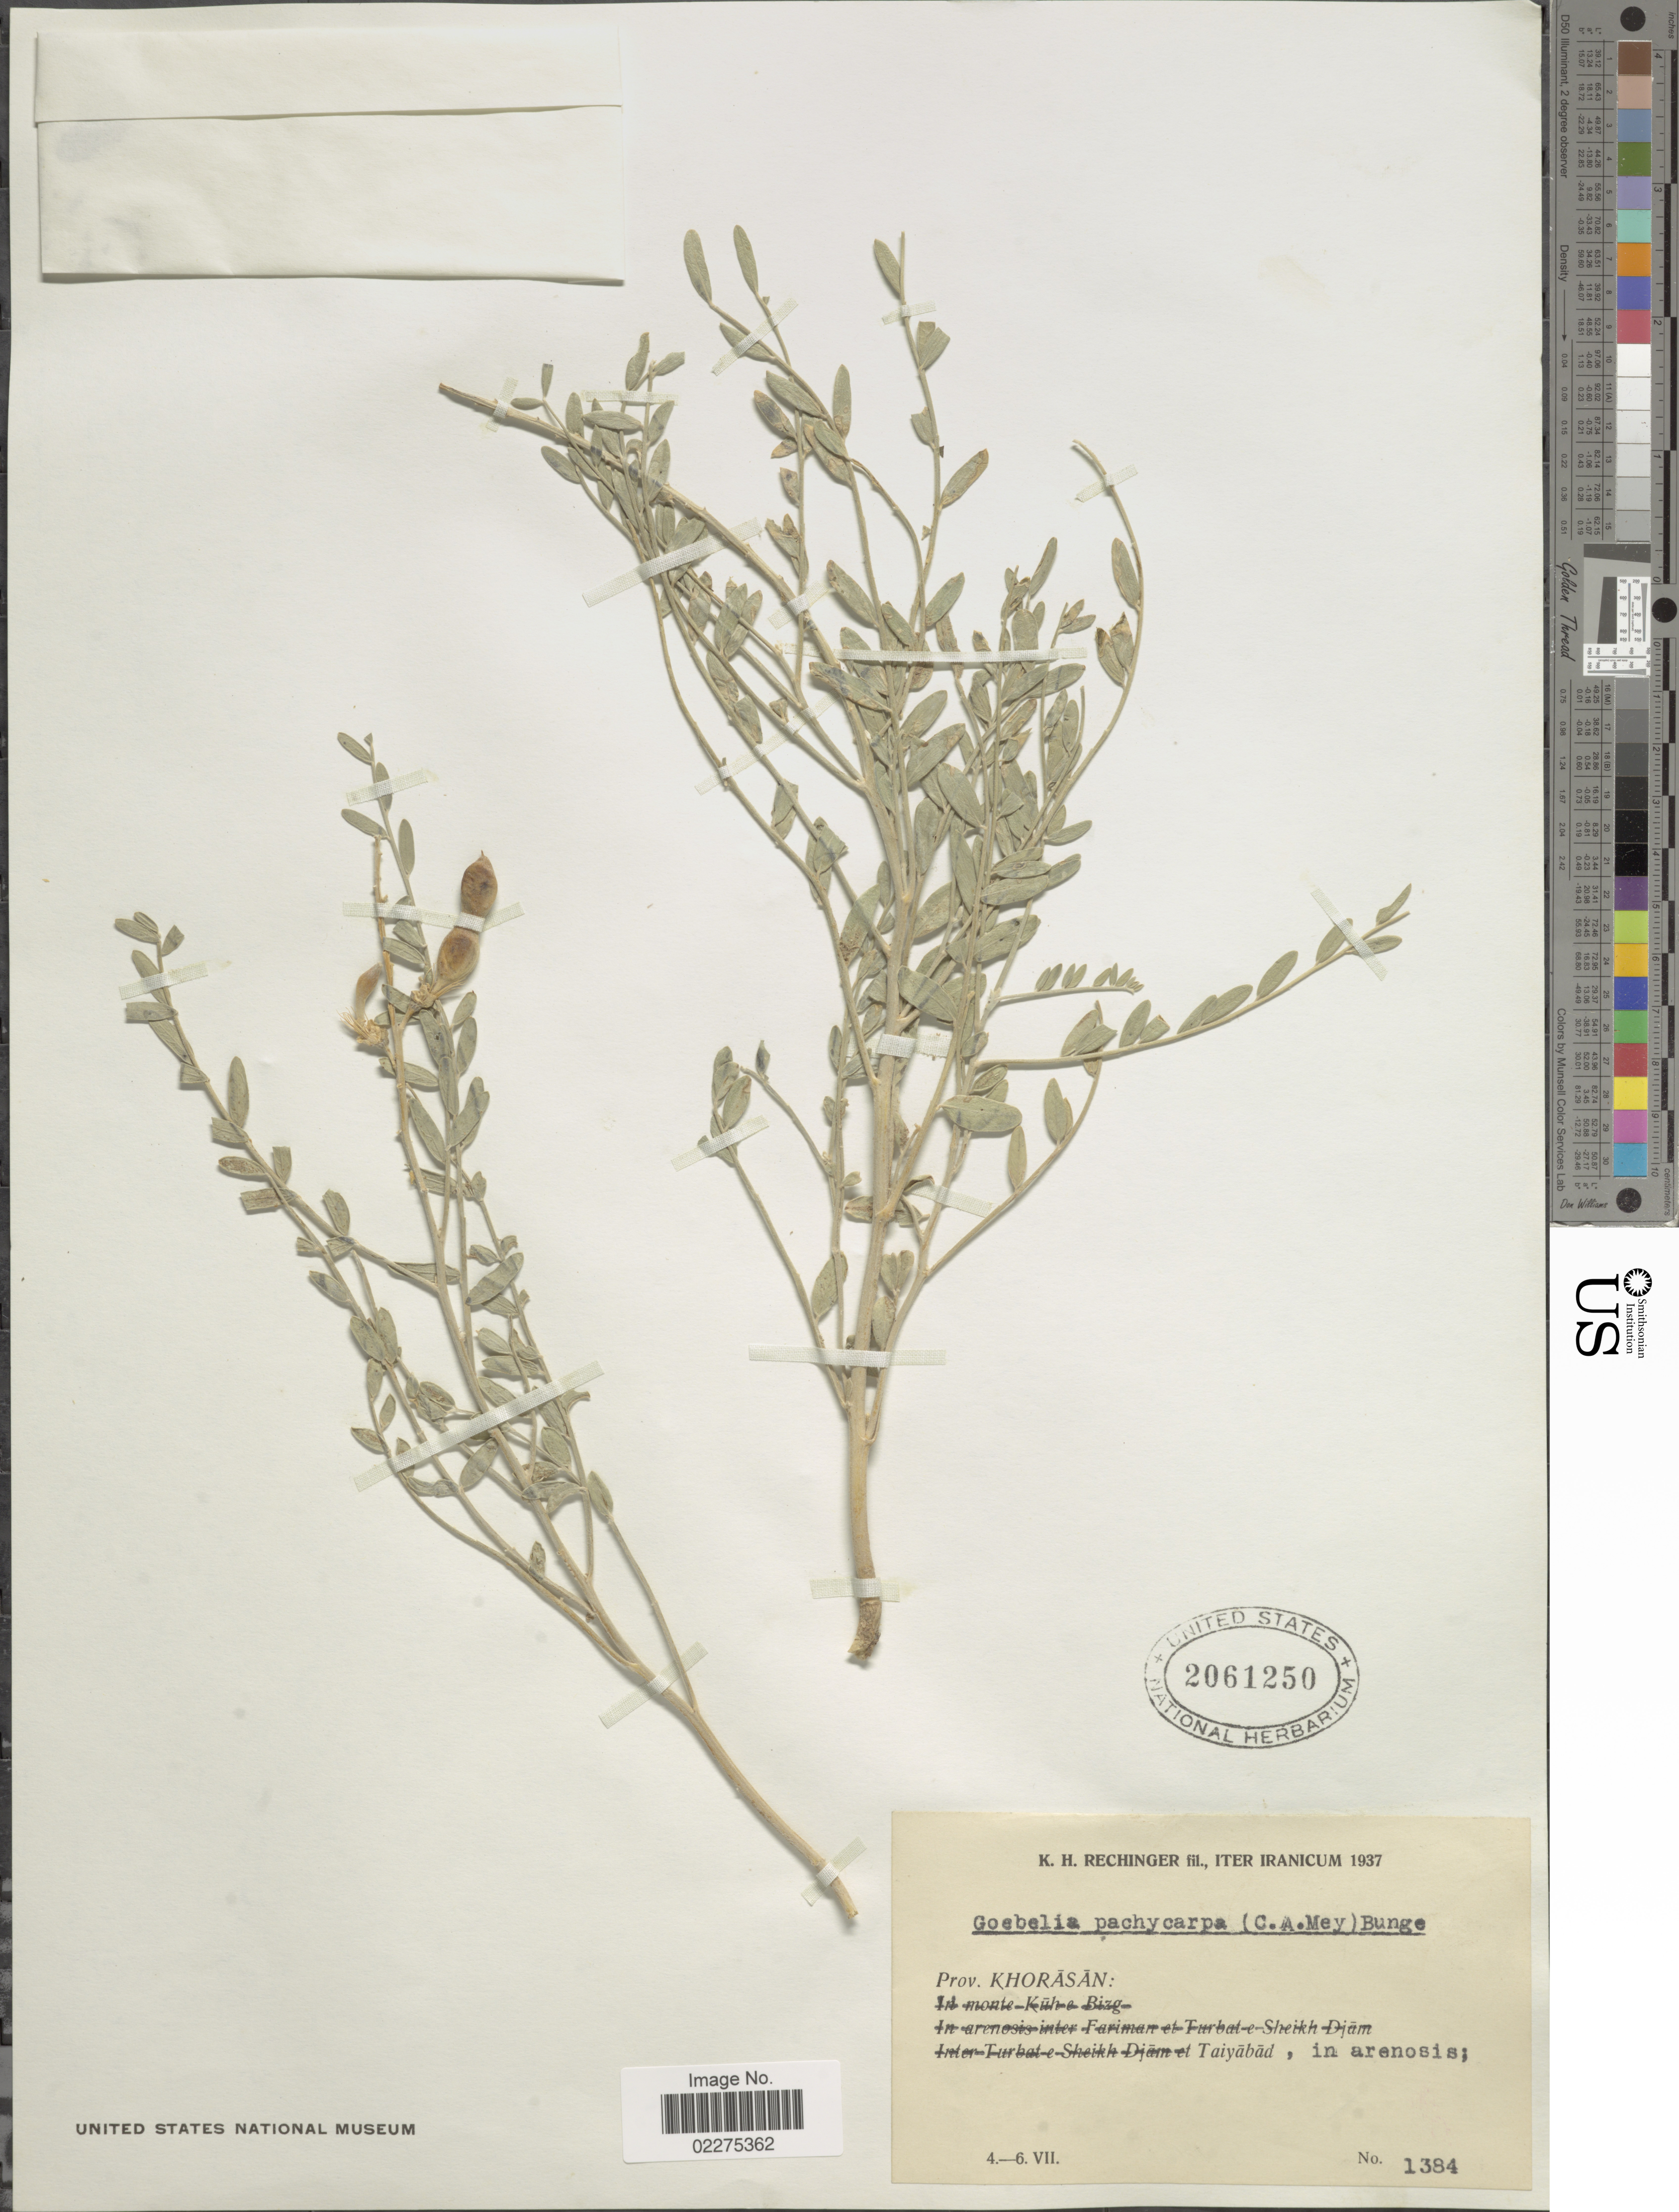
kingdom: Plantae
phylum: Tracheophyta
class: Magnoliopsida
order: Fabales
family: Fabaceae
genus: Sophora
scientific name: Sophora pachycarpa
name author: Schrenk ex C.A. Mey.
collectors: K. H. Rechinger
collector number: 1384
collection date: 1937-07-04/1937-07-06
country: Iran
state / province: Khorasan [obsolete]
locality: Taiyabad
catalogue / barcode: US 2061250